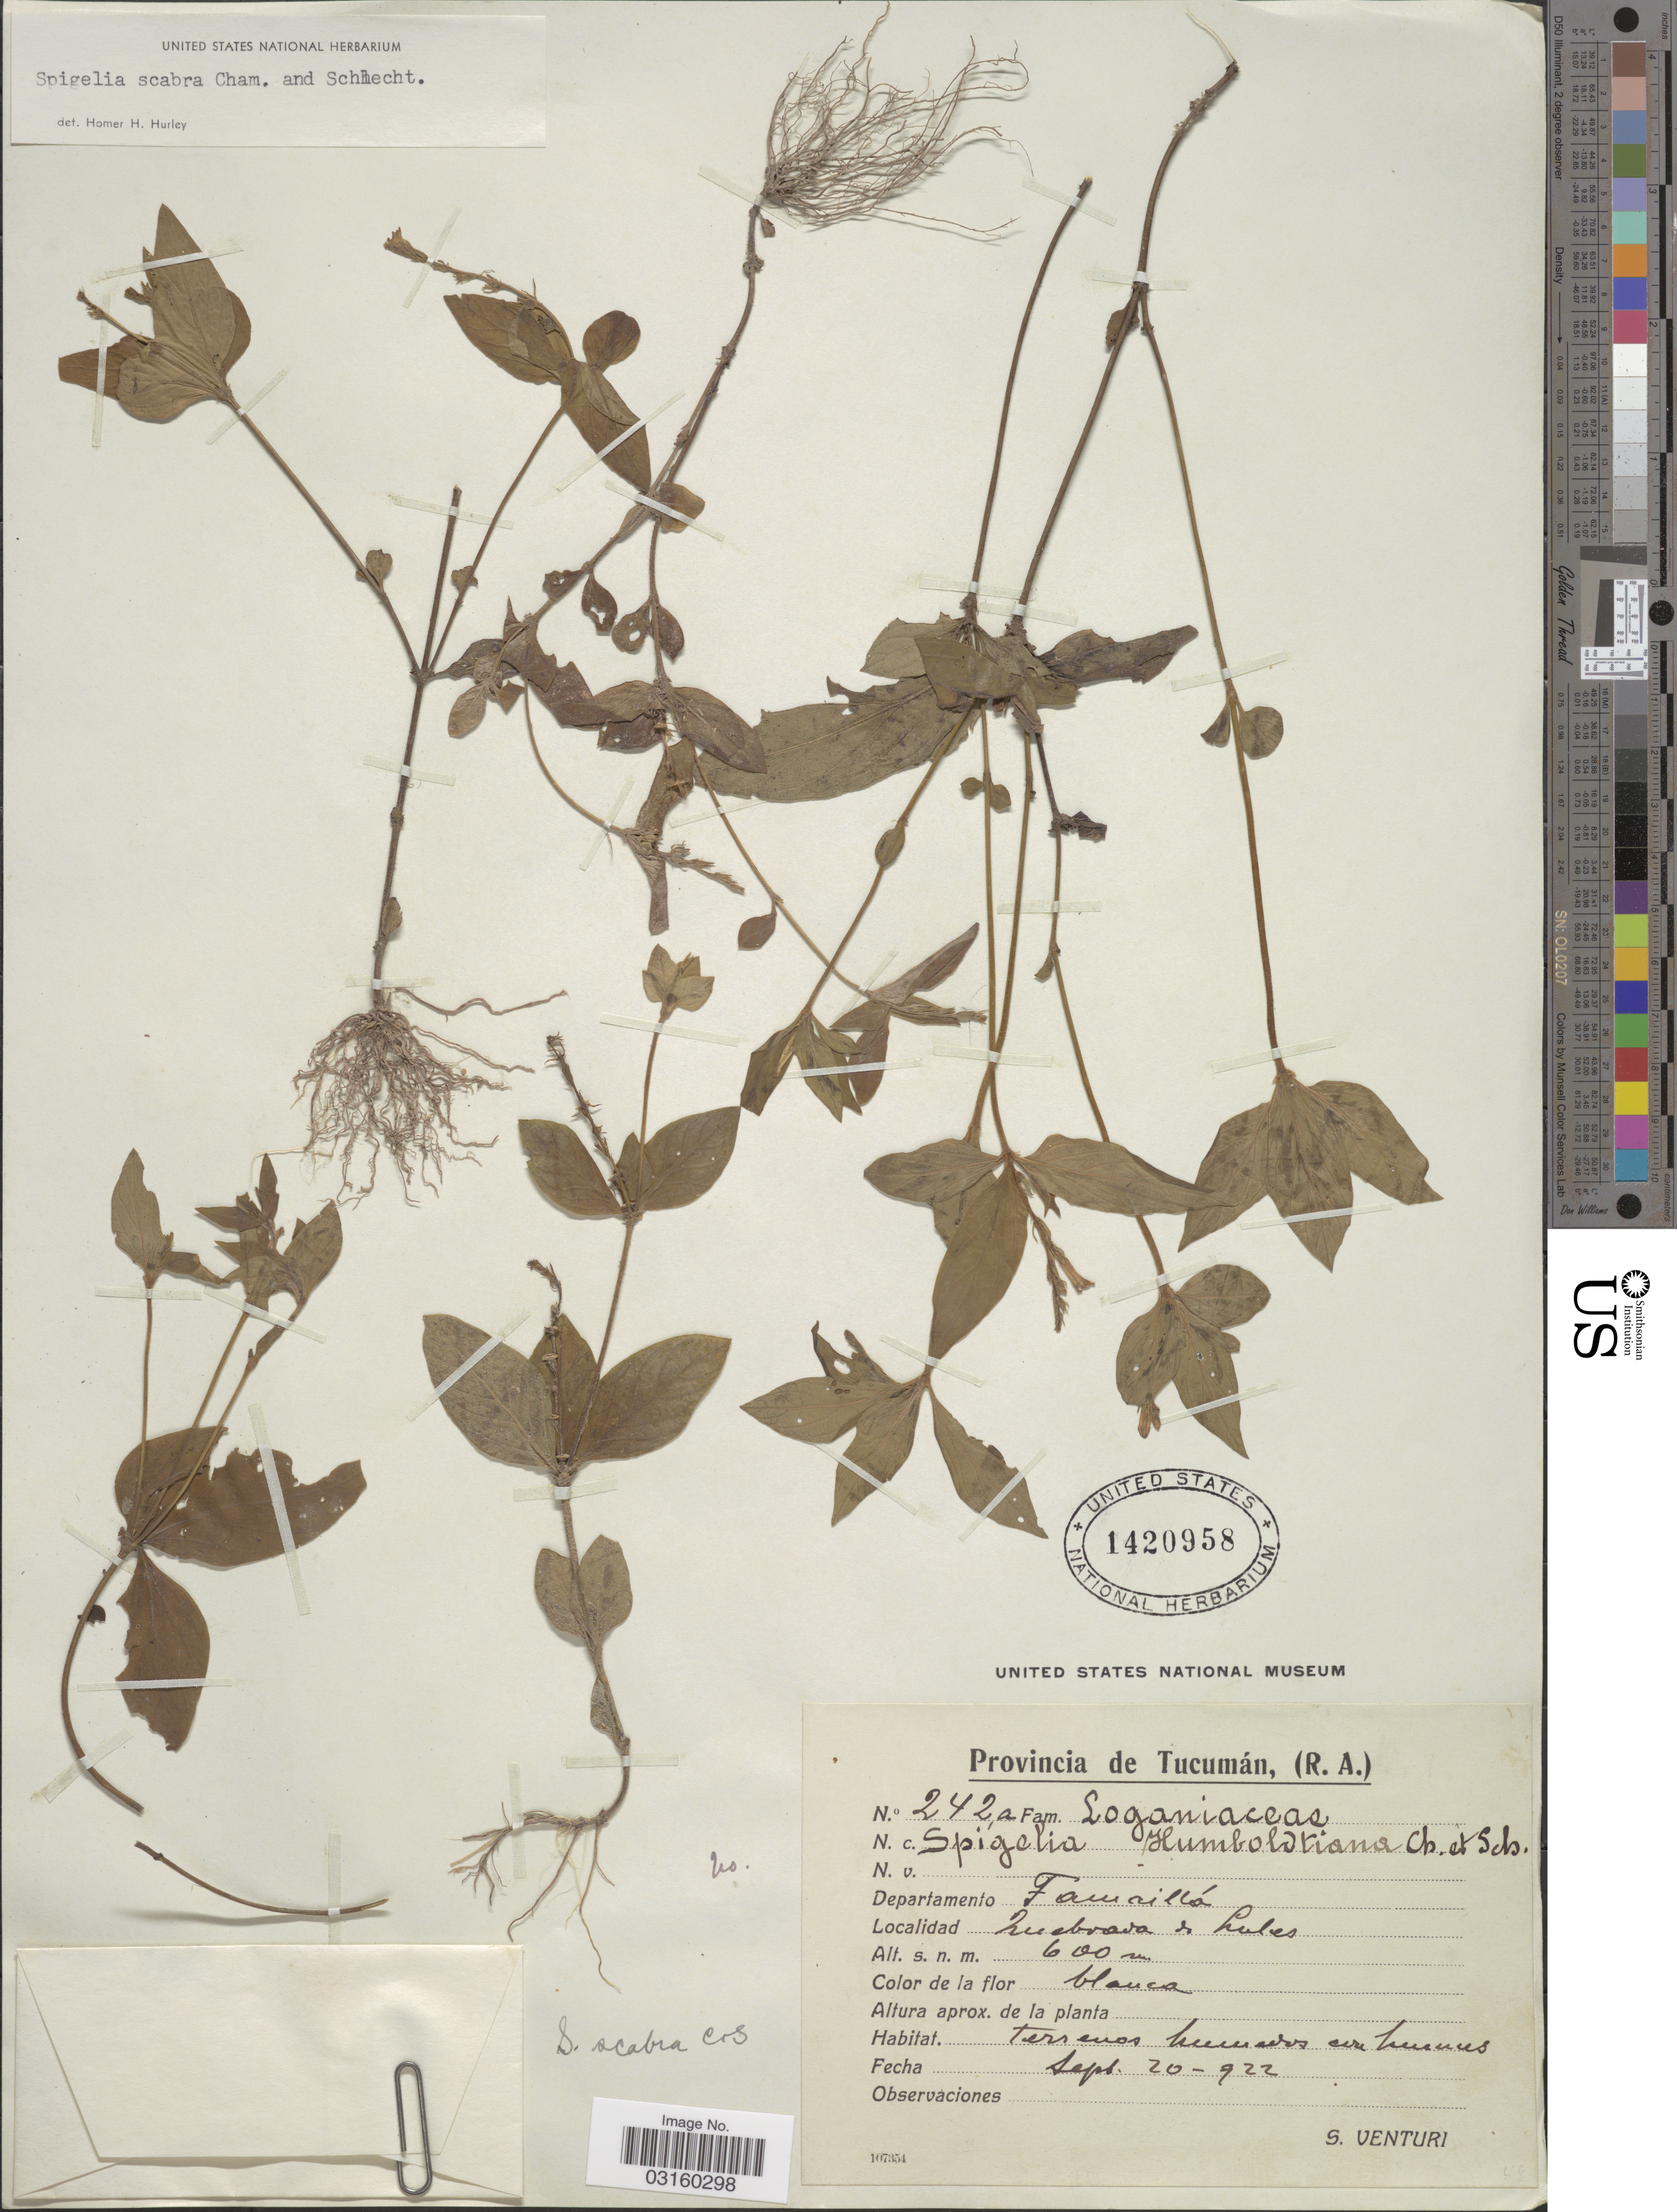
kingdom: Plantae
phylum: Tracheophyta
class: Magnoliopsida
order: Gentianales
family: Loganiaceae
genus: Spigelia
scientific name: Spigelia scabra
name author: Cham. & Schltdl.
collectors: S. Venturi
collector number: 242a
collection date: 1922-09-20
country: Argentina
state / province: Tucuman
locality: Provincia de Tucumán, (R.A.), Departamento Famaillá, Quebrada de Lules.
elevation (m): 600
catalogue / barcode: US 1420958